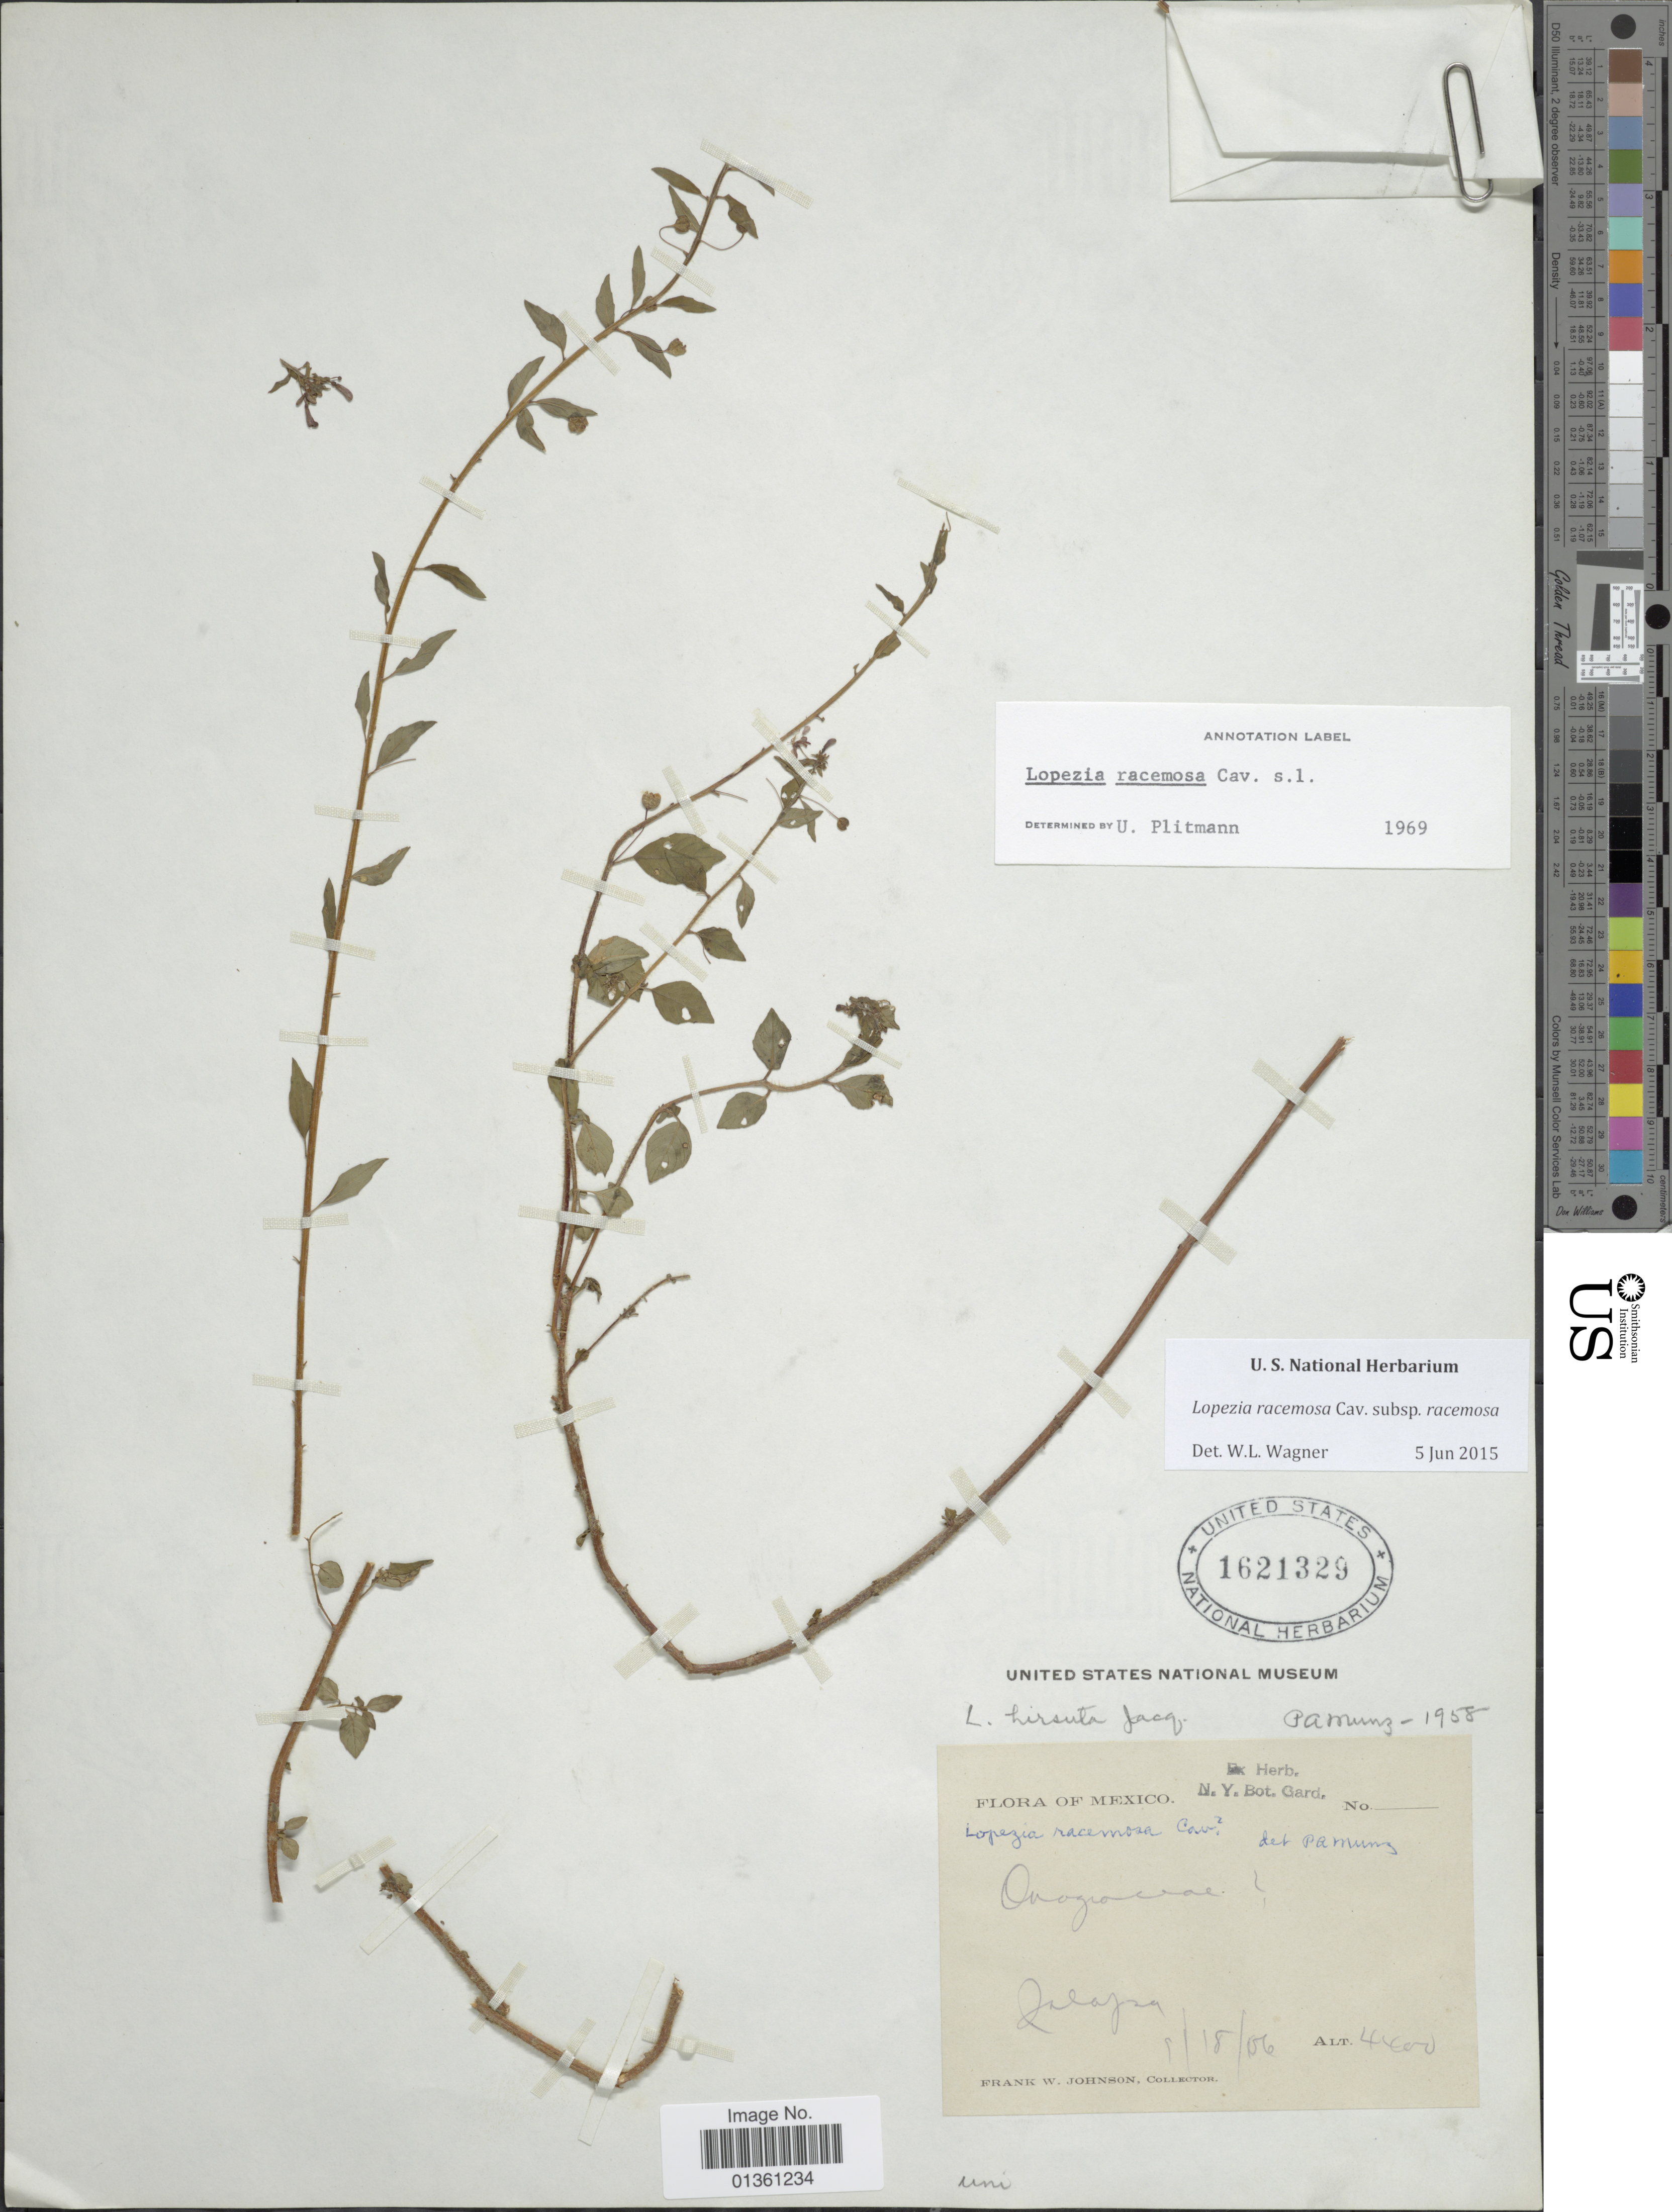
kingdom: Plantae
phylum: Tracheophyta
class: Magnoliopsida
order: Myrtales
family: Onagraceae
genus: Lopezia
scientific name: Lopezia racemosa subsp. racemosa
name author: Cav.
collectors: F. W. Johnson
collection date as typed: Transcribed d/m/y: 18/9/6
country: Mexico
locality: Jalapa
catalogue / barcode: US 1621329